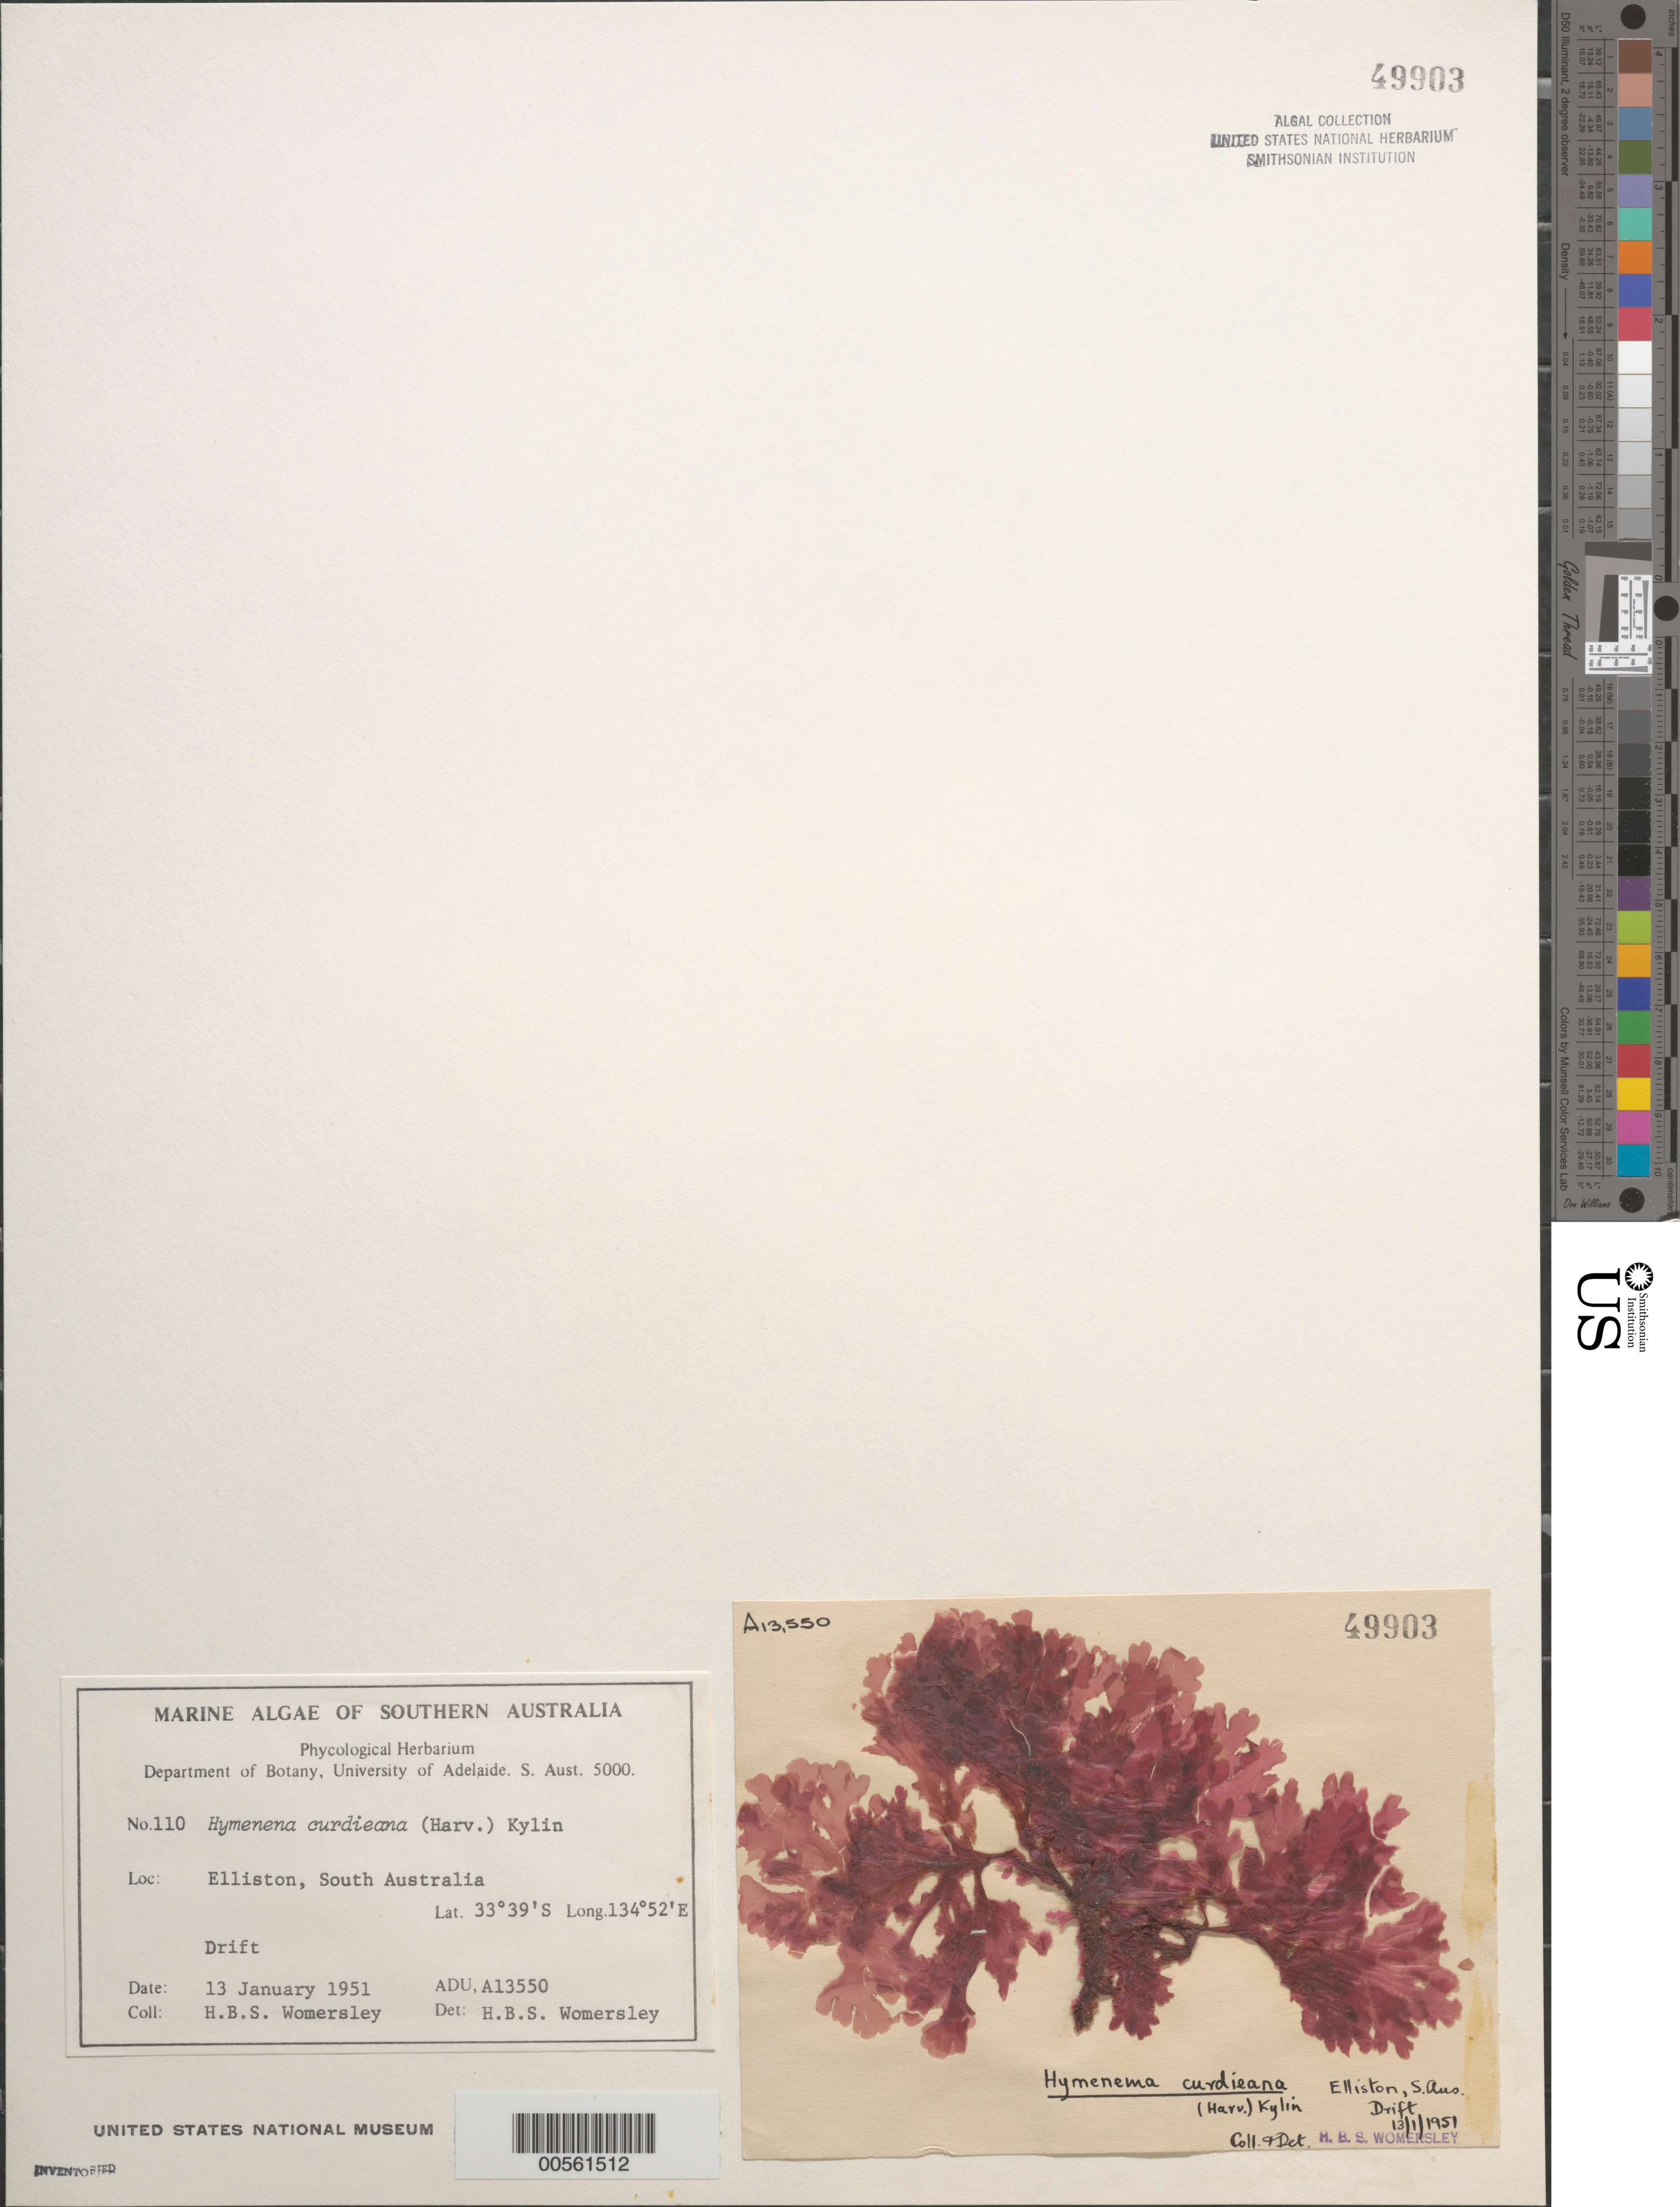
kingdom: Plantae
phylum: Rhodophyta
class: Florideophyceae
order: Ceramiales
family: Delesseriaceae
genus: Hymenena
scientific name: Hymenena curdieana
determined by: Womersley, H. B. S.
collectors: H. B. S. Womersley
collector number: ADU A13550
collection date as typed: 13 Jan 1951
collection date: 1951-01-13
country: Australia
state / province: South Australia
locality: Elliston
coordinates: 33 39'S, 134 52'E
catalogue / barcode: US 49903